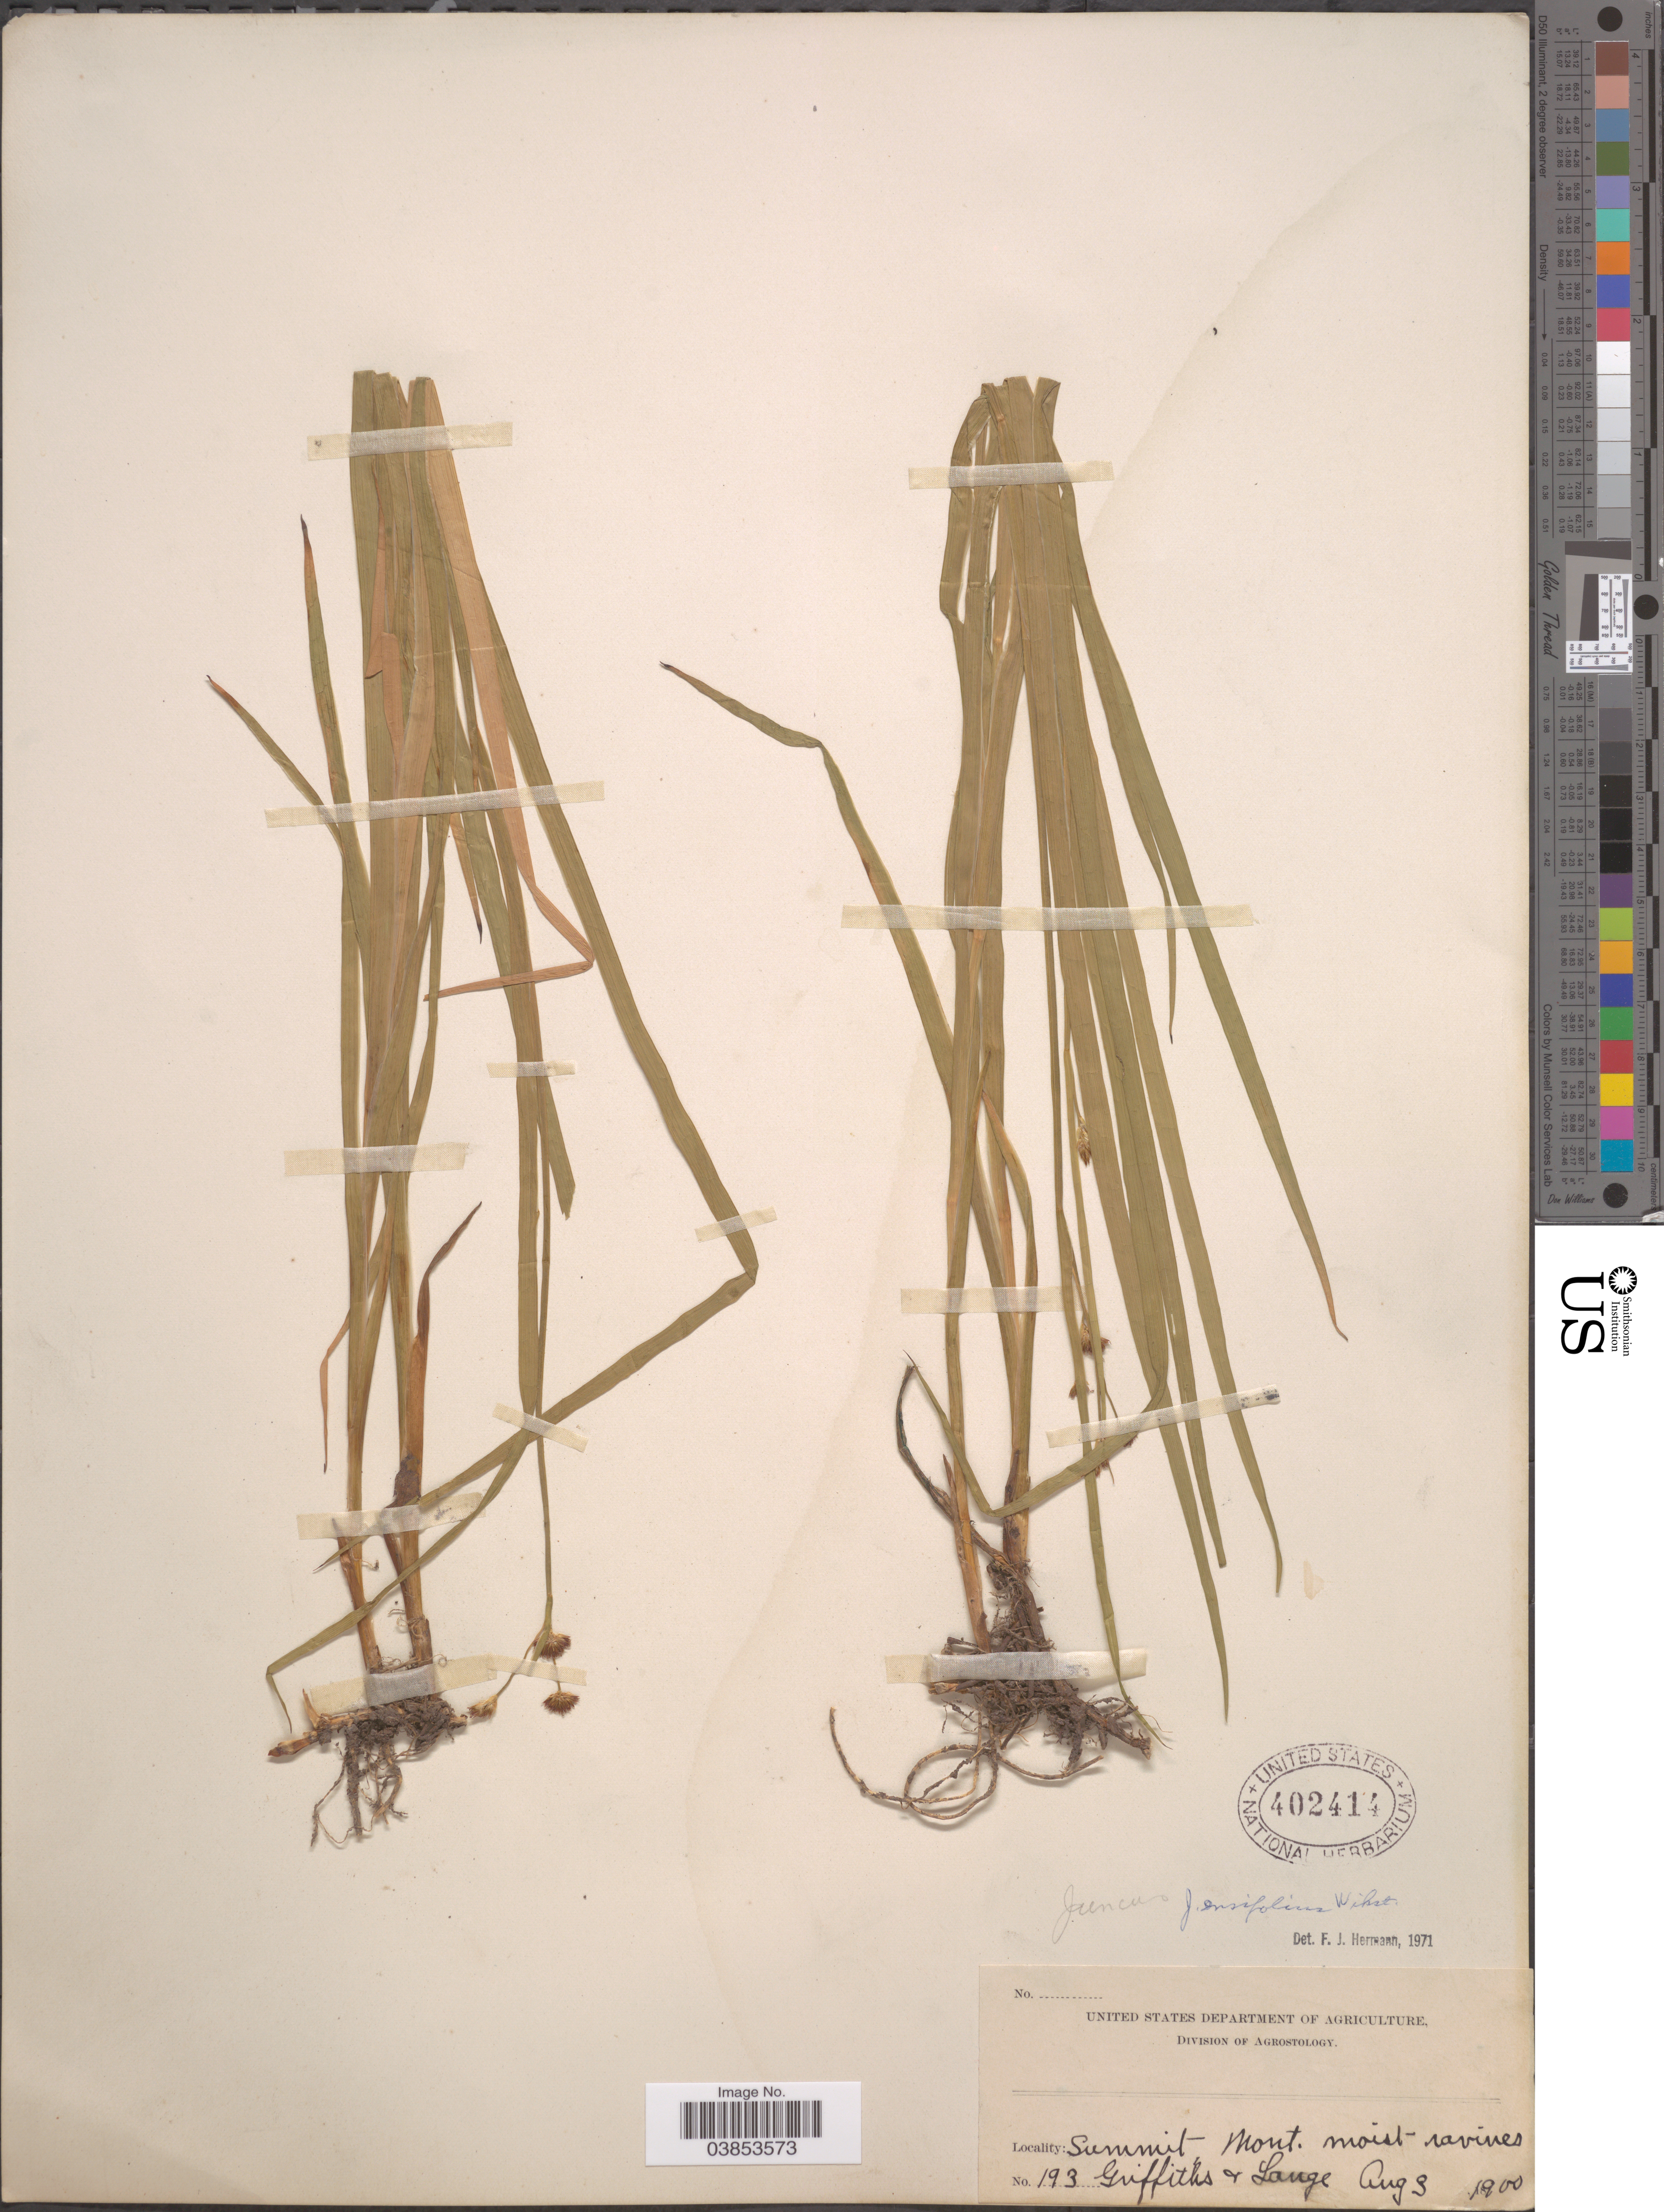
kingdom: Plantae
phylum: Tracheophyta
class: Liliopsida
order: Poales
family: Juncaceae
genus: Juncus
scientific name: Juncus ensifolius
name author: Wikstr.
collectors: -- Griffiths & -- Lange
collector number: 193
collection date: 1900-08-03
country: United States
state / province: Montana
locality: Summit Mont.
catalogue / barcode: US 402414